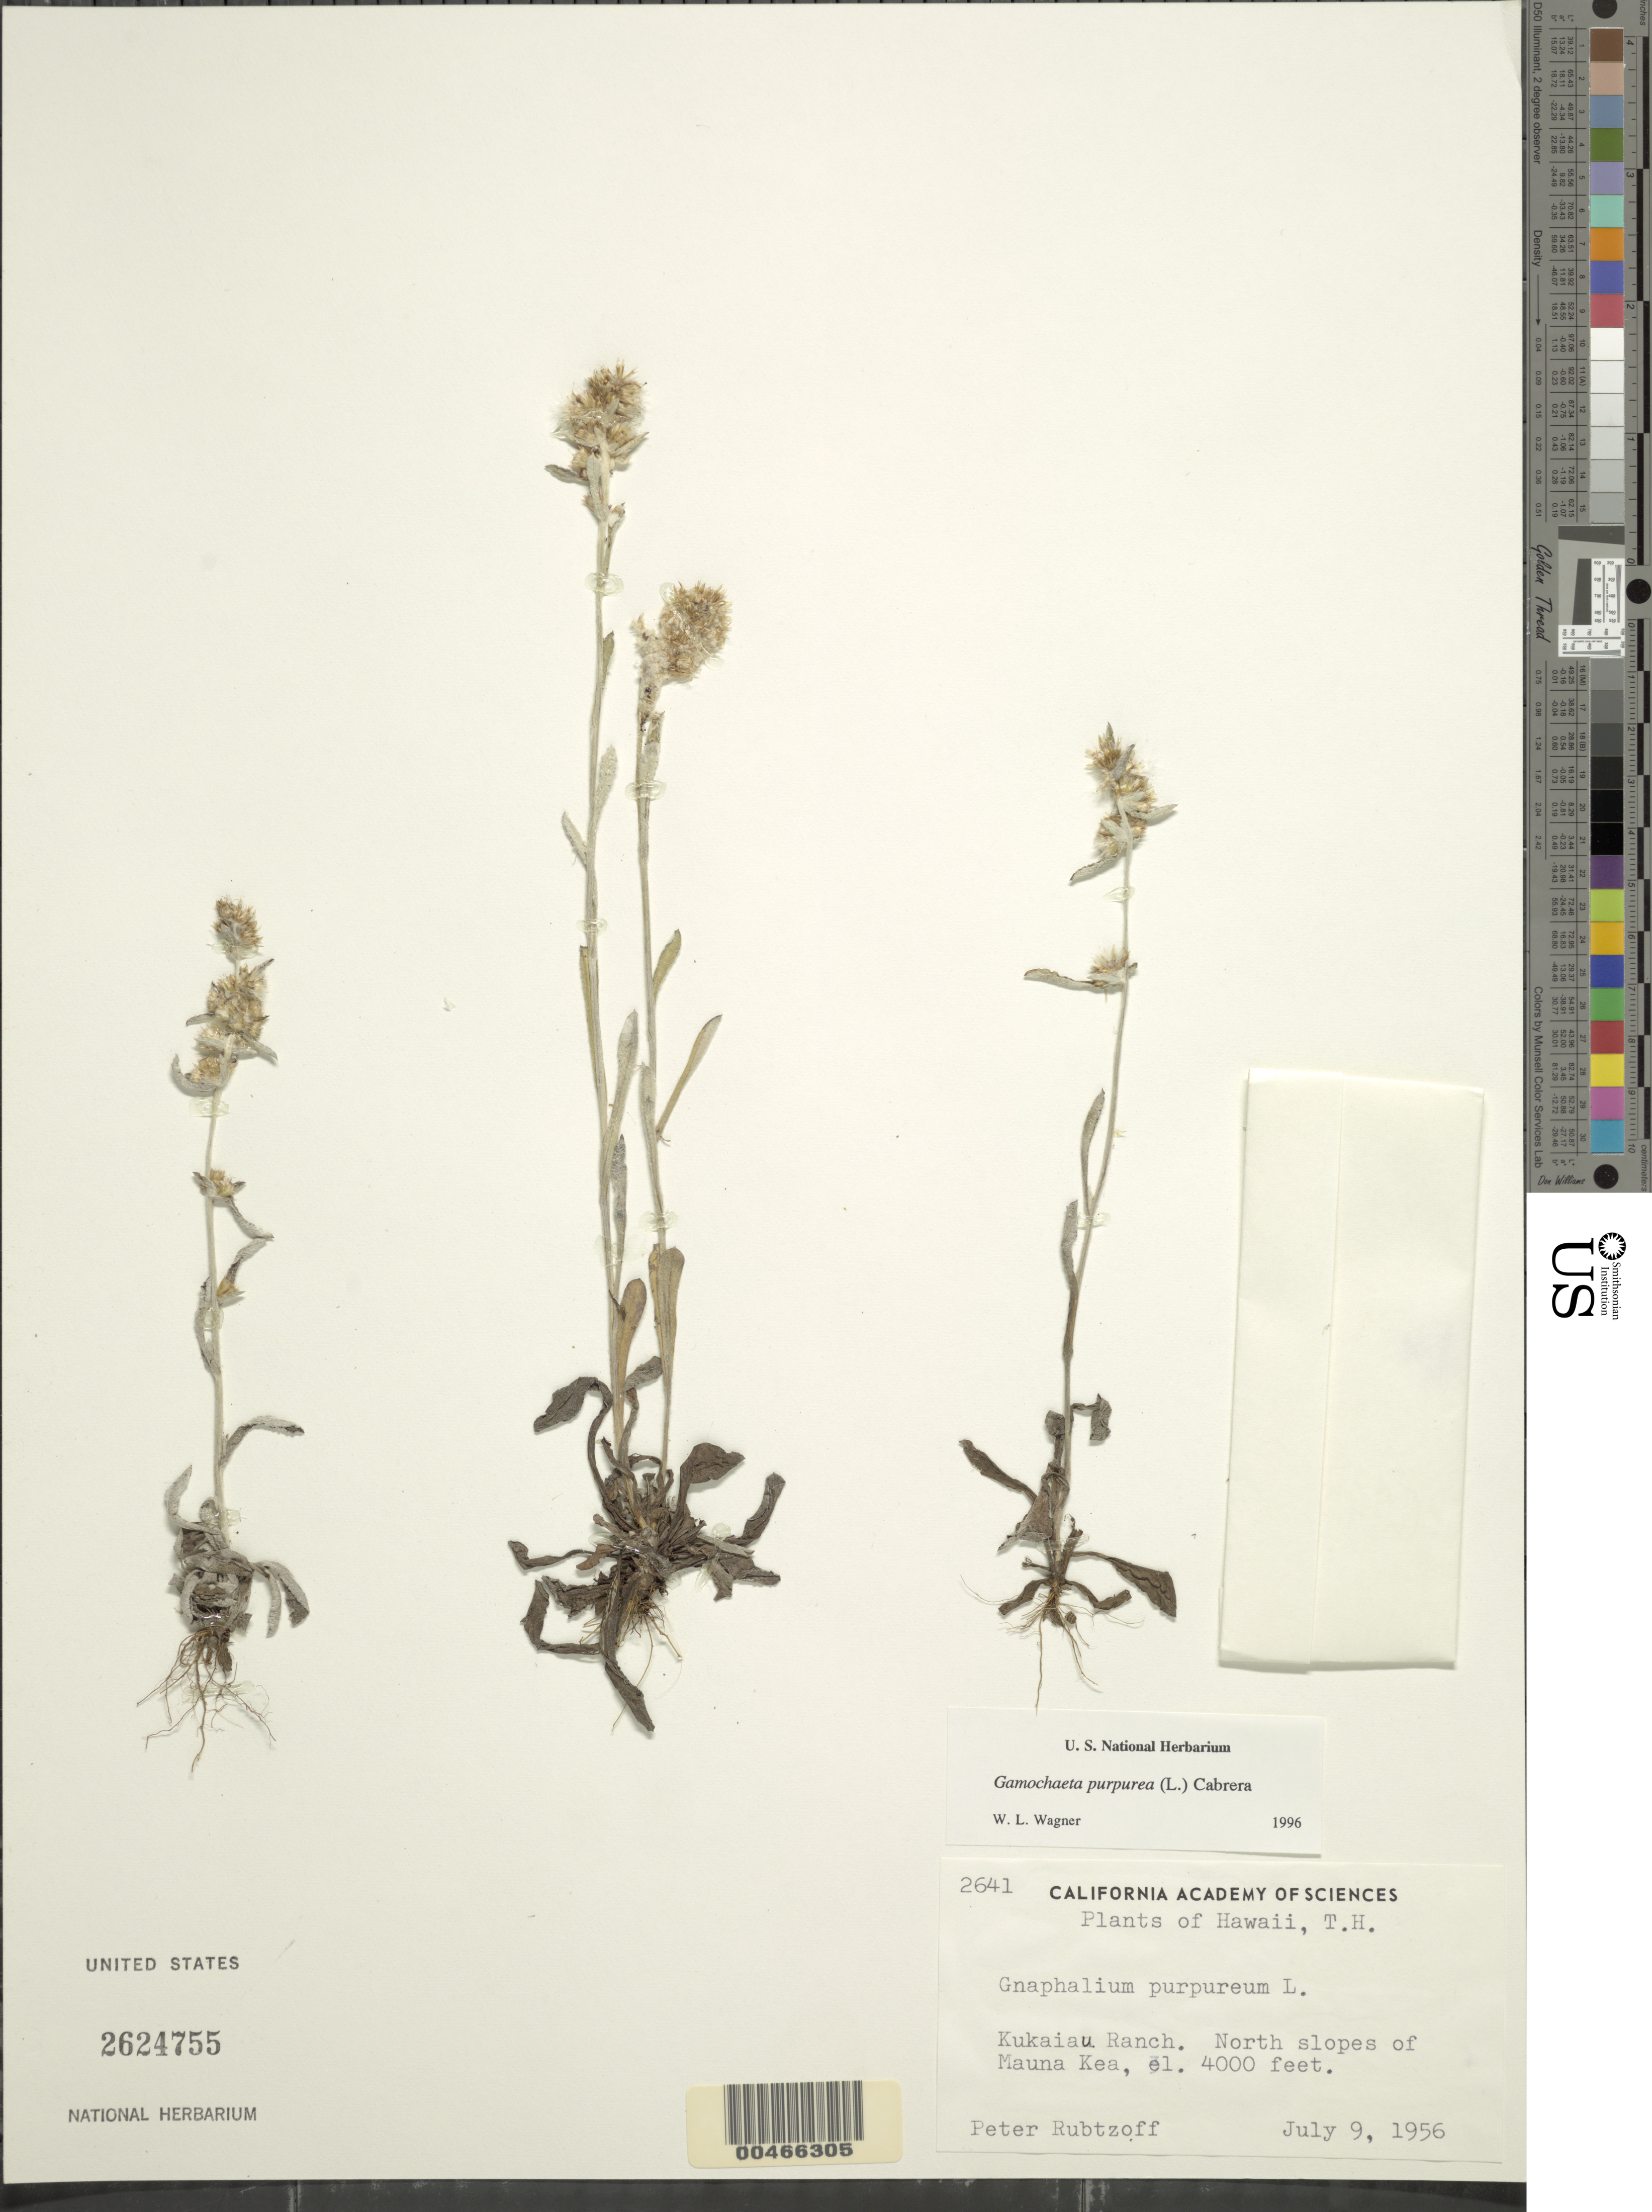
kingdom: Plantae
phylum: Tracheophyta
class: Magnoliopsida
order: Asterales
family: Asteraceae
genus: Gamochaeta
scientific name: Gamochaeta purpurea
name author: (L.) Cabrera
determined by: Wagner, W. L., (BOT), Smithsonian Institution - National Museum of Natural History (UNITED STATES)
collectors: P. Rubtzoff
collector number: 2641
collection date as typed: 9 Jul 1956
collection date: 1956-07-09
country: United States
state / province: Hawaii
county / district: Hawaii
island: Hawaii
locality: Kukaiau Ranch. N slopes of Mauna Kea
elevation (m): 1219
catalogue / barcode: US 2624755